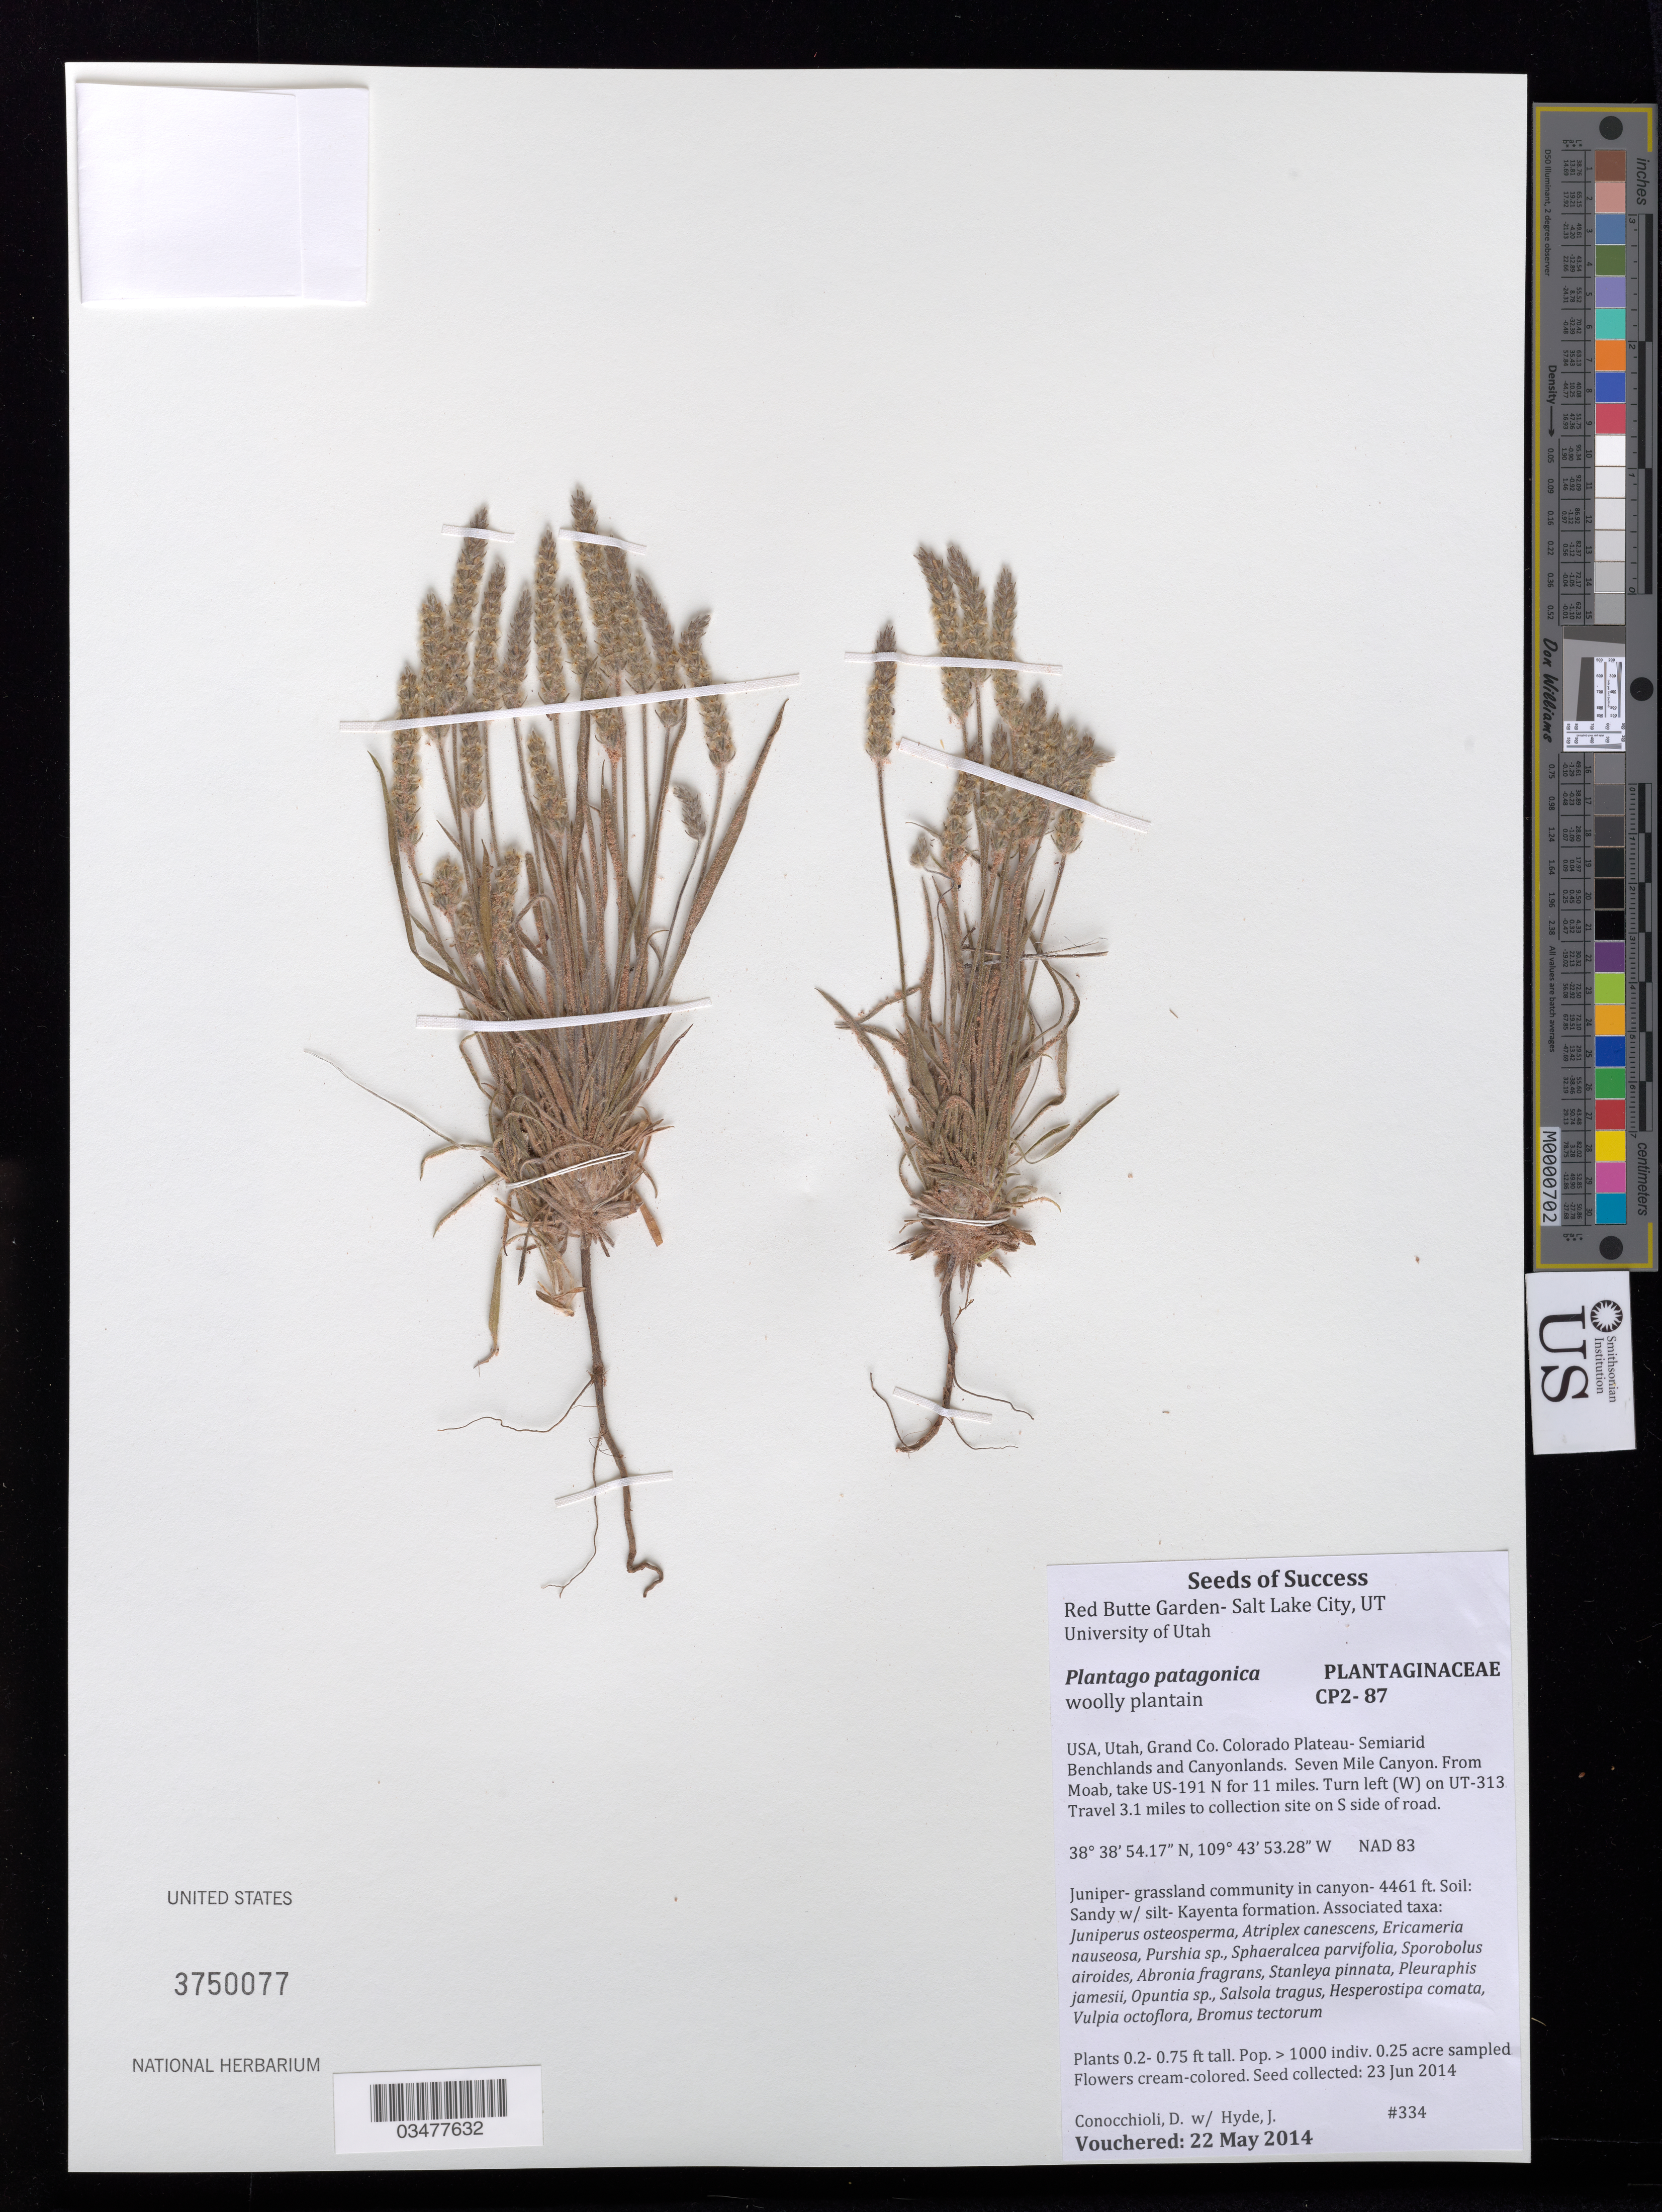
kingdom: Plantae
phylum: Tracheophyta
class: Magnoliopsida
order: Lamiales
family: Plantaginaceae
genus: Plantago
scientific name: Plantago patagonica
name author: Jacq.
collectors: D. Conocchioli & J. Hyde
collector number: CP2-87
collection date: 2014-06-23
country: United States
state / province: Utah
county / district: Grand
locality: Colorado Plateau- Semiarid Benchlands and Canyonlands. Seven Miles Canyon.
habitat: Juniper-grasslike community in canyon. Soil sandy w/ silt- Kayenta formation. With Opuntia sp., Salsola tragus, Bromus tectorum, etc.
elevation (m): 1360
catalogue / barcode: US 3750077